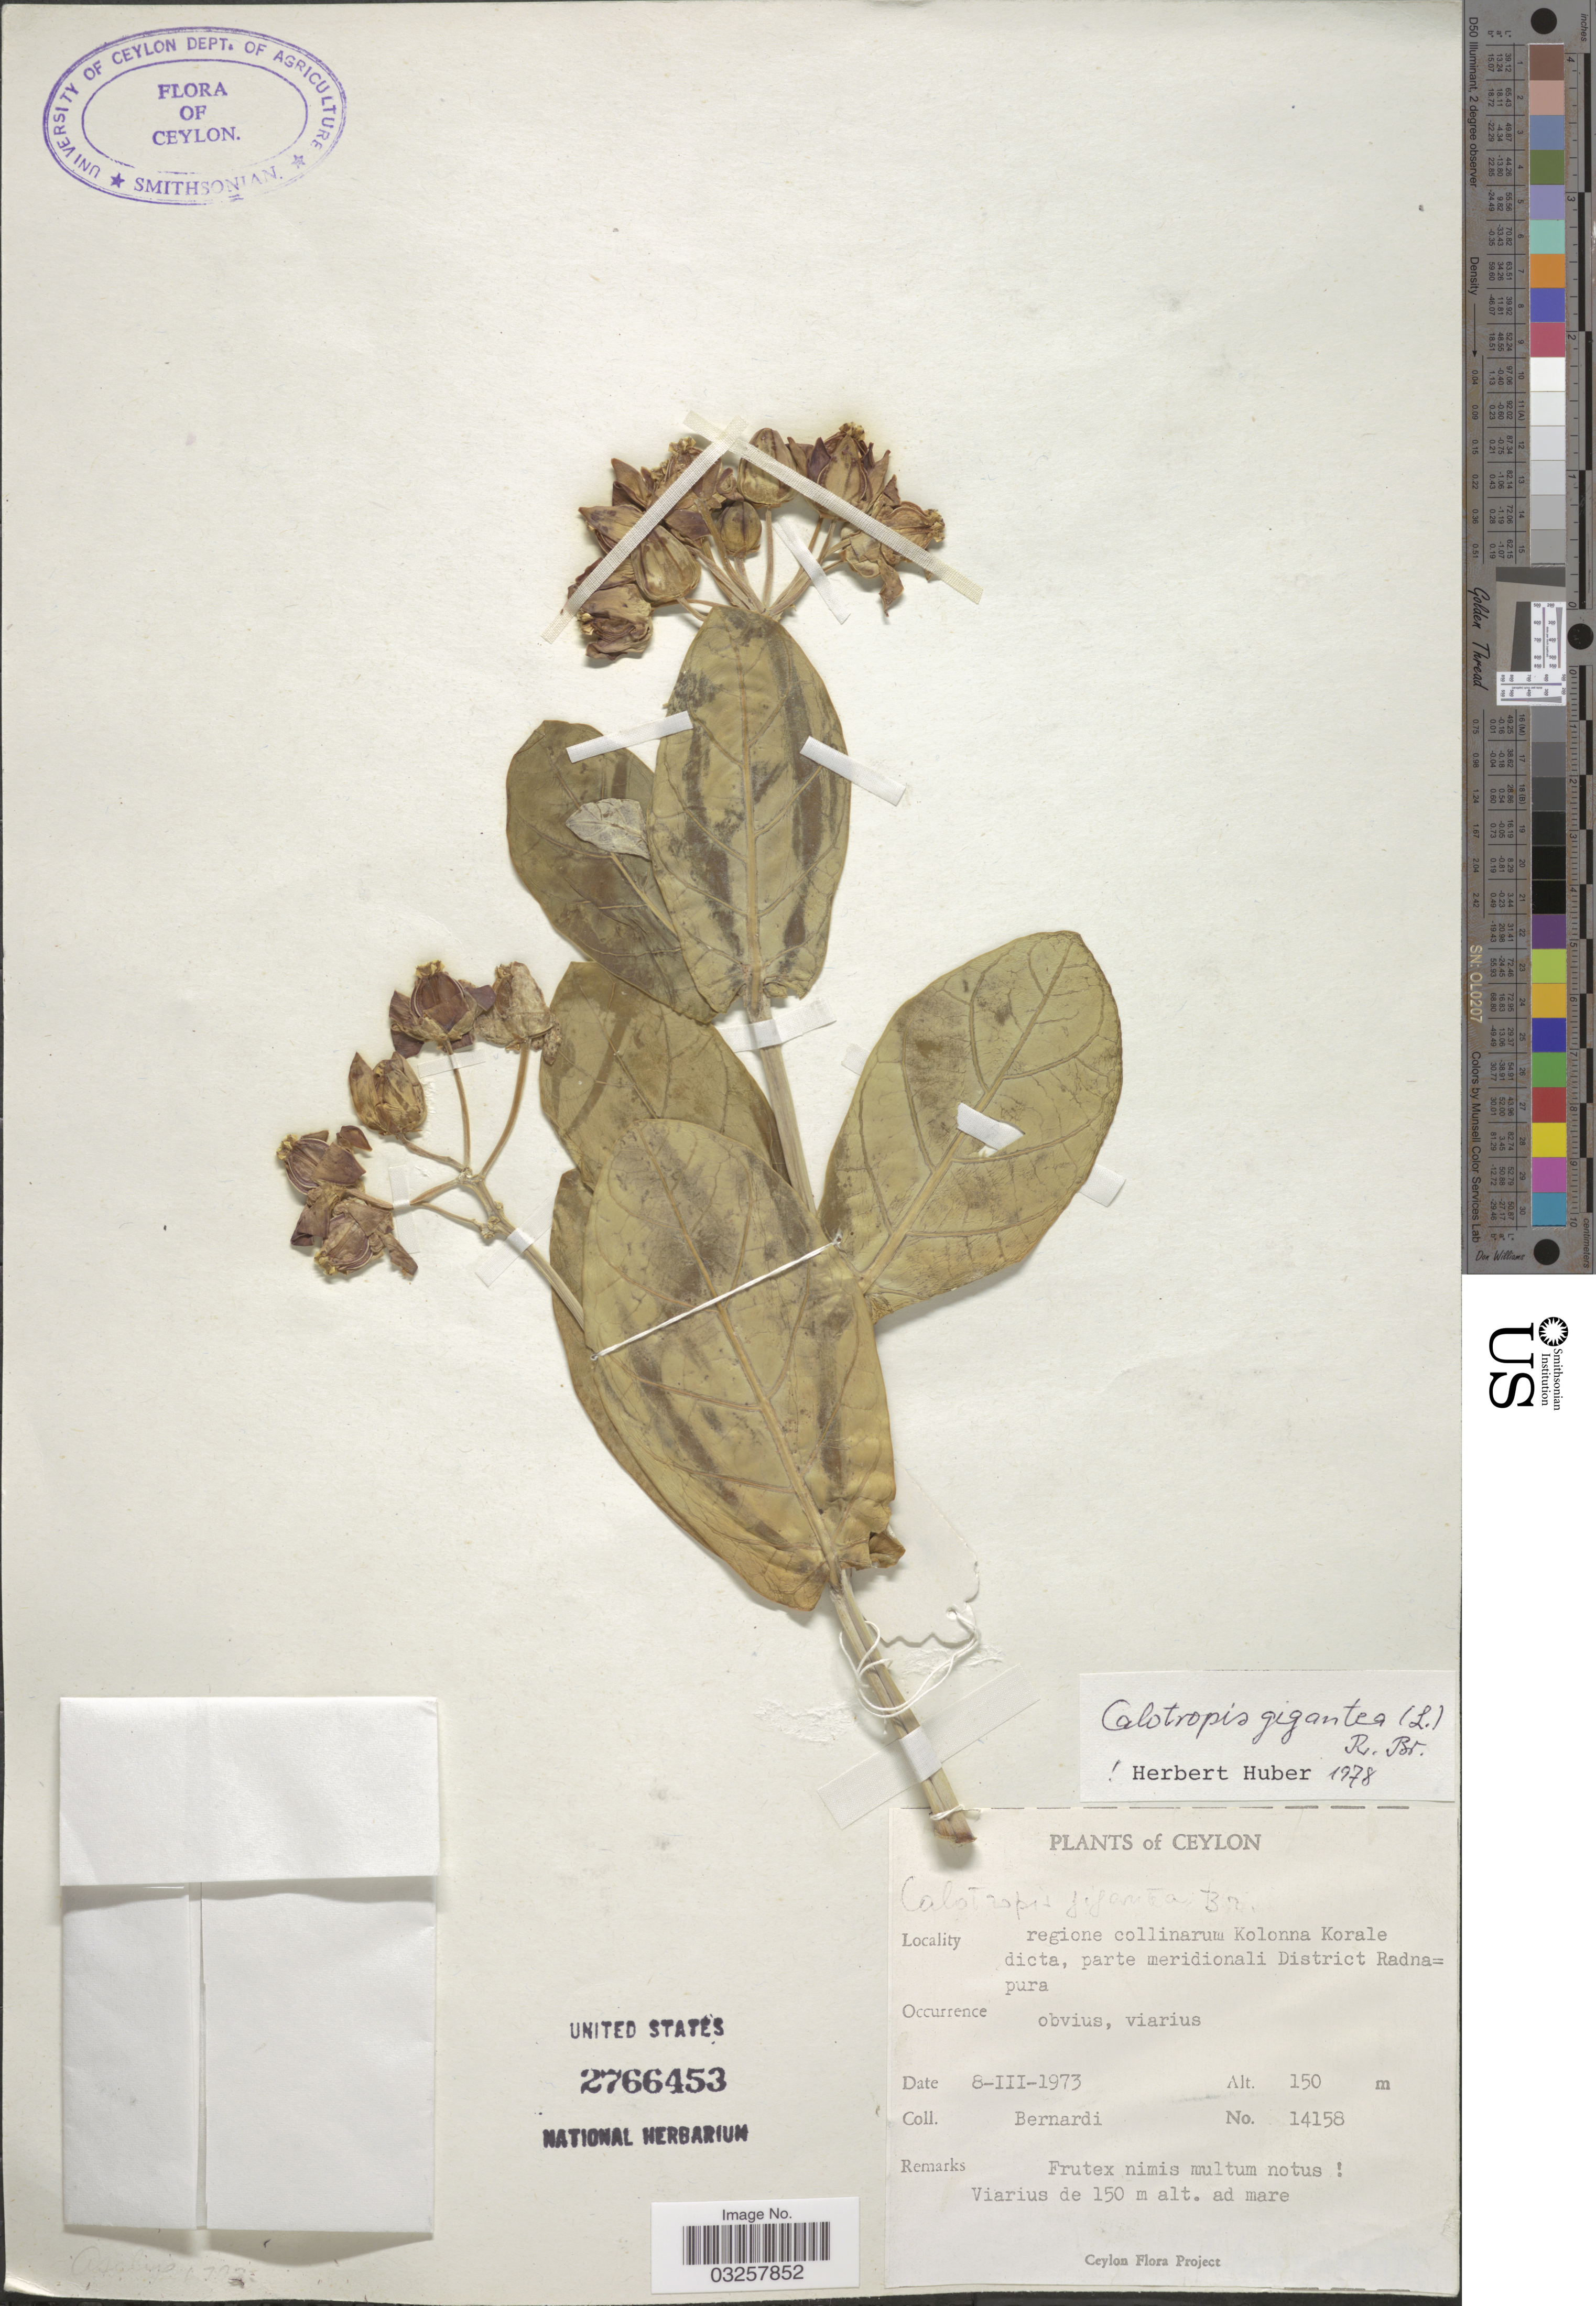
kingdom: Plantae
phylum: Tracheophyta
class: Magnoliopsida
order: Gentianales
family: Apocynaceae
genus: Calotropis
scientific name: Calotropis gigantea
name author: (L.) W.T. Aiton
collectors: Bernardi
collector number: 14158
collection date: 1973-03-08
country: Sri Lanka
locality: Ceylon. Regione collinarum Kolonna Korale dicta, parte meridionali District Radnapura.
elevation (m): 150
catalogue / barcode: US 2766453